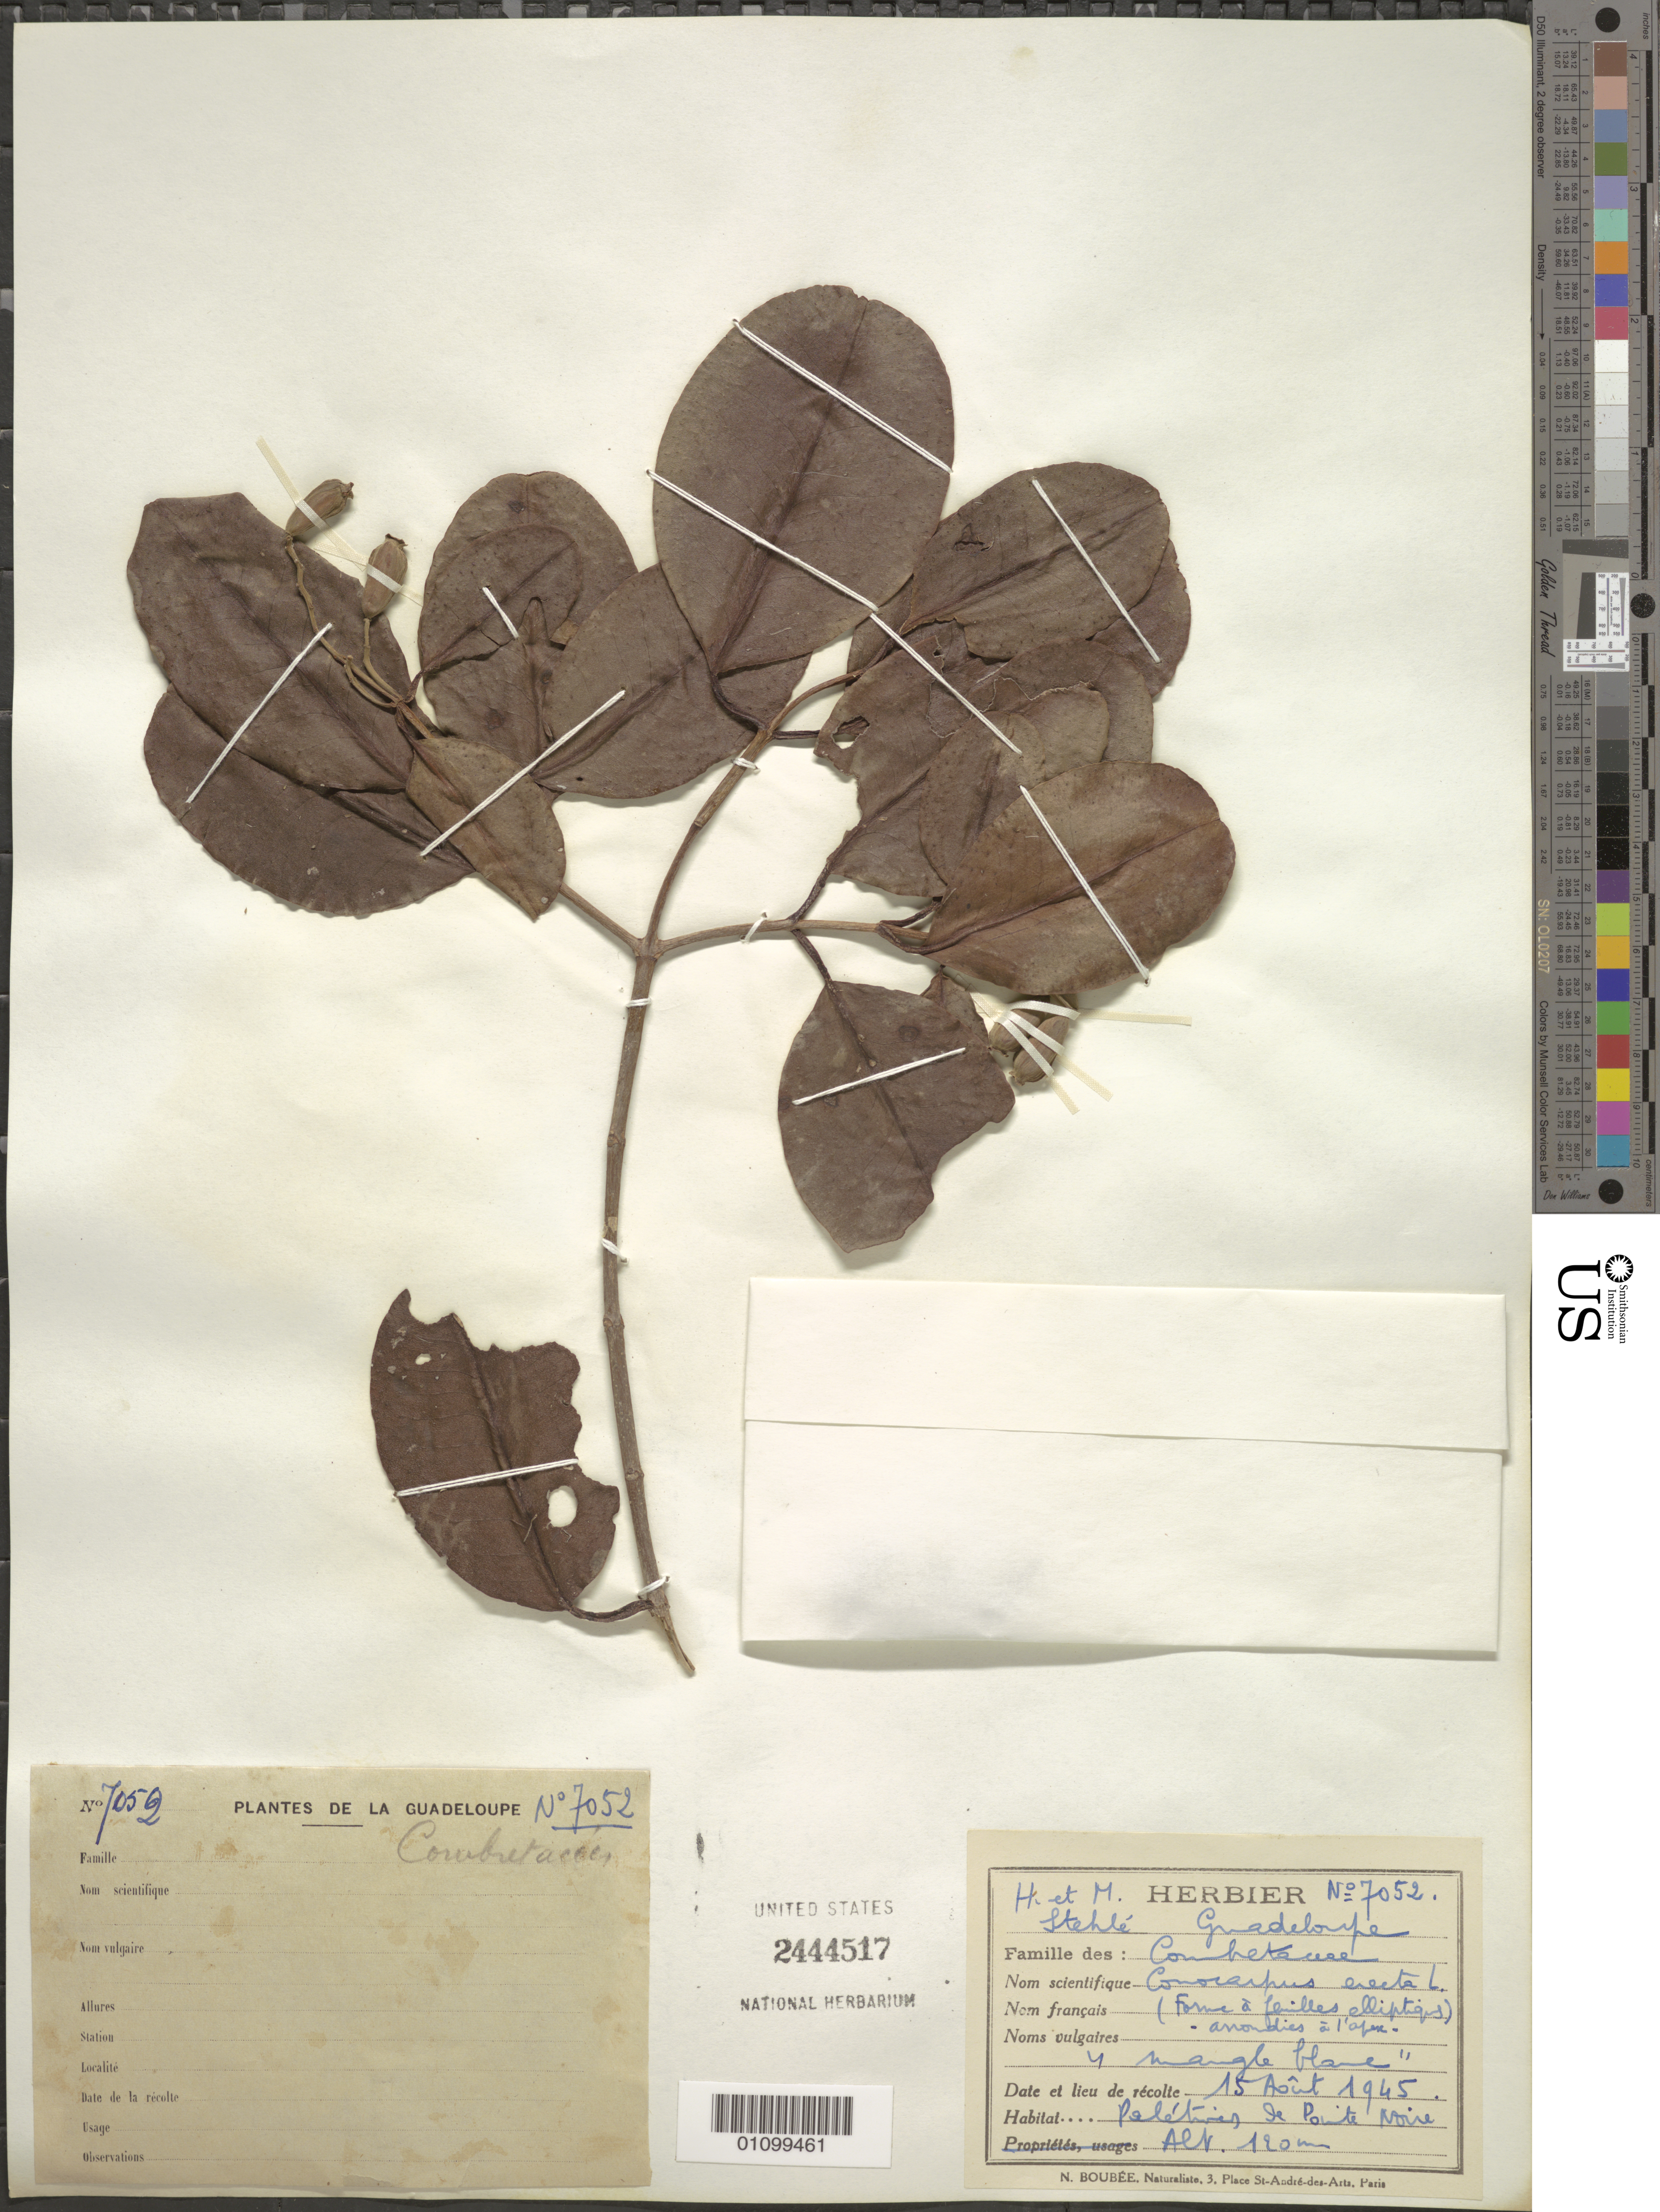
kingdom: Plantae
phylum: Tracheophyta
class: Magnoliopsida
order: Myrtales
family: Combretaceae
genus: Conocarpus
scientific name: Conocarpus erectus var. erectus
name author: L.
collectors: H. Stehlé & M. Stehlé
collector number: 7052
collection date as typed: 15 Aug 1945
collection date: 1945-08-15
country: Guadeloupe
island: Basse Terre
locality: Paletois, le Pointe Noire.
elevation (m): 120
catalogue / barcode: US 2444517